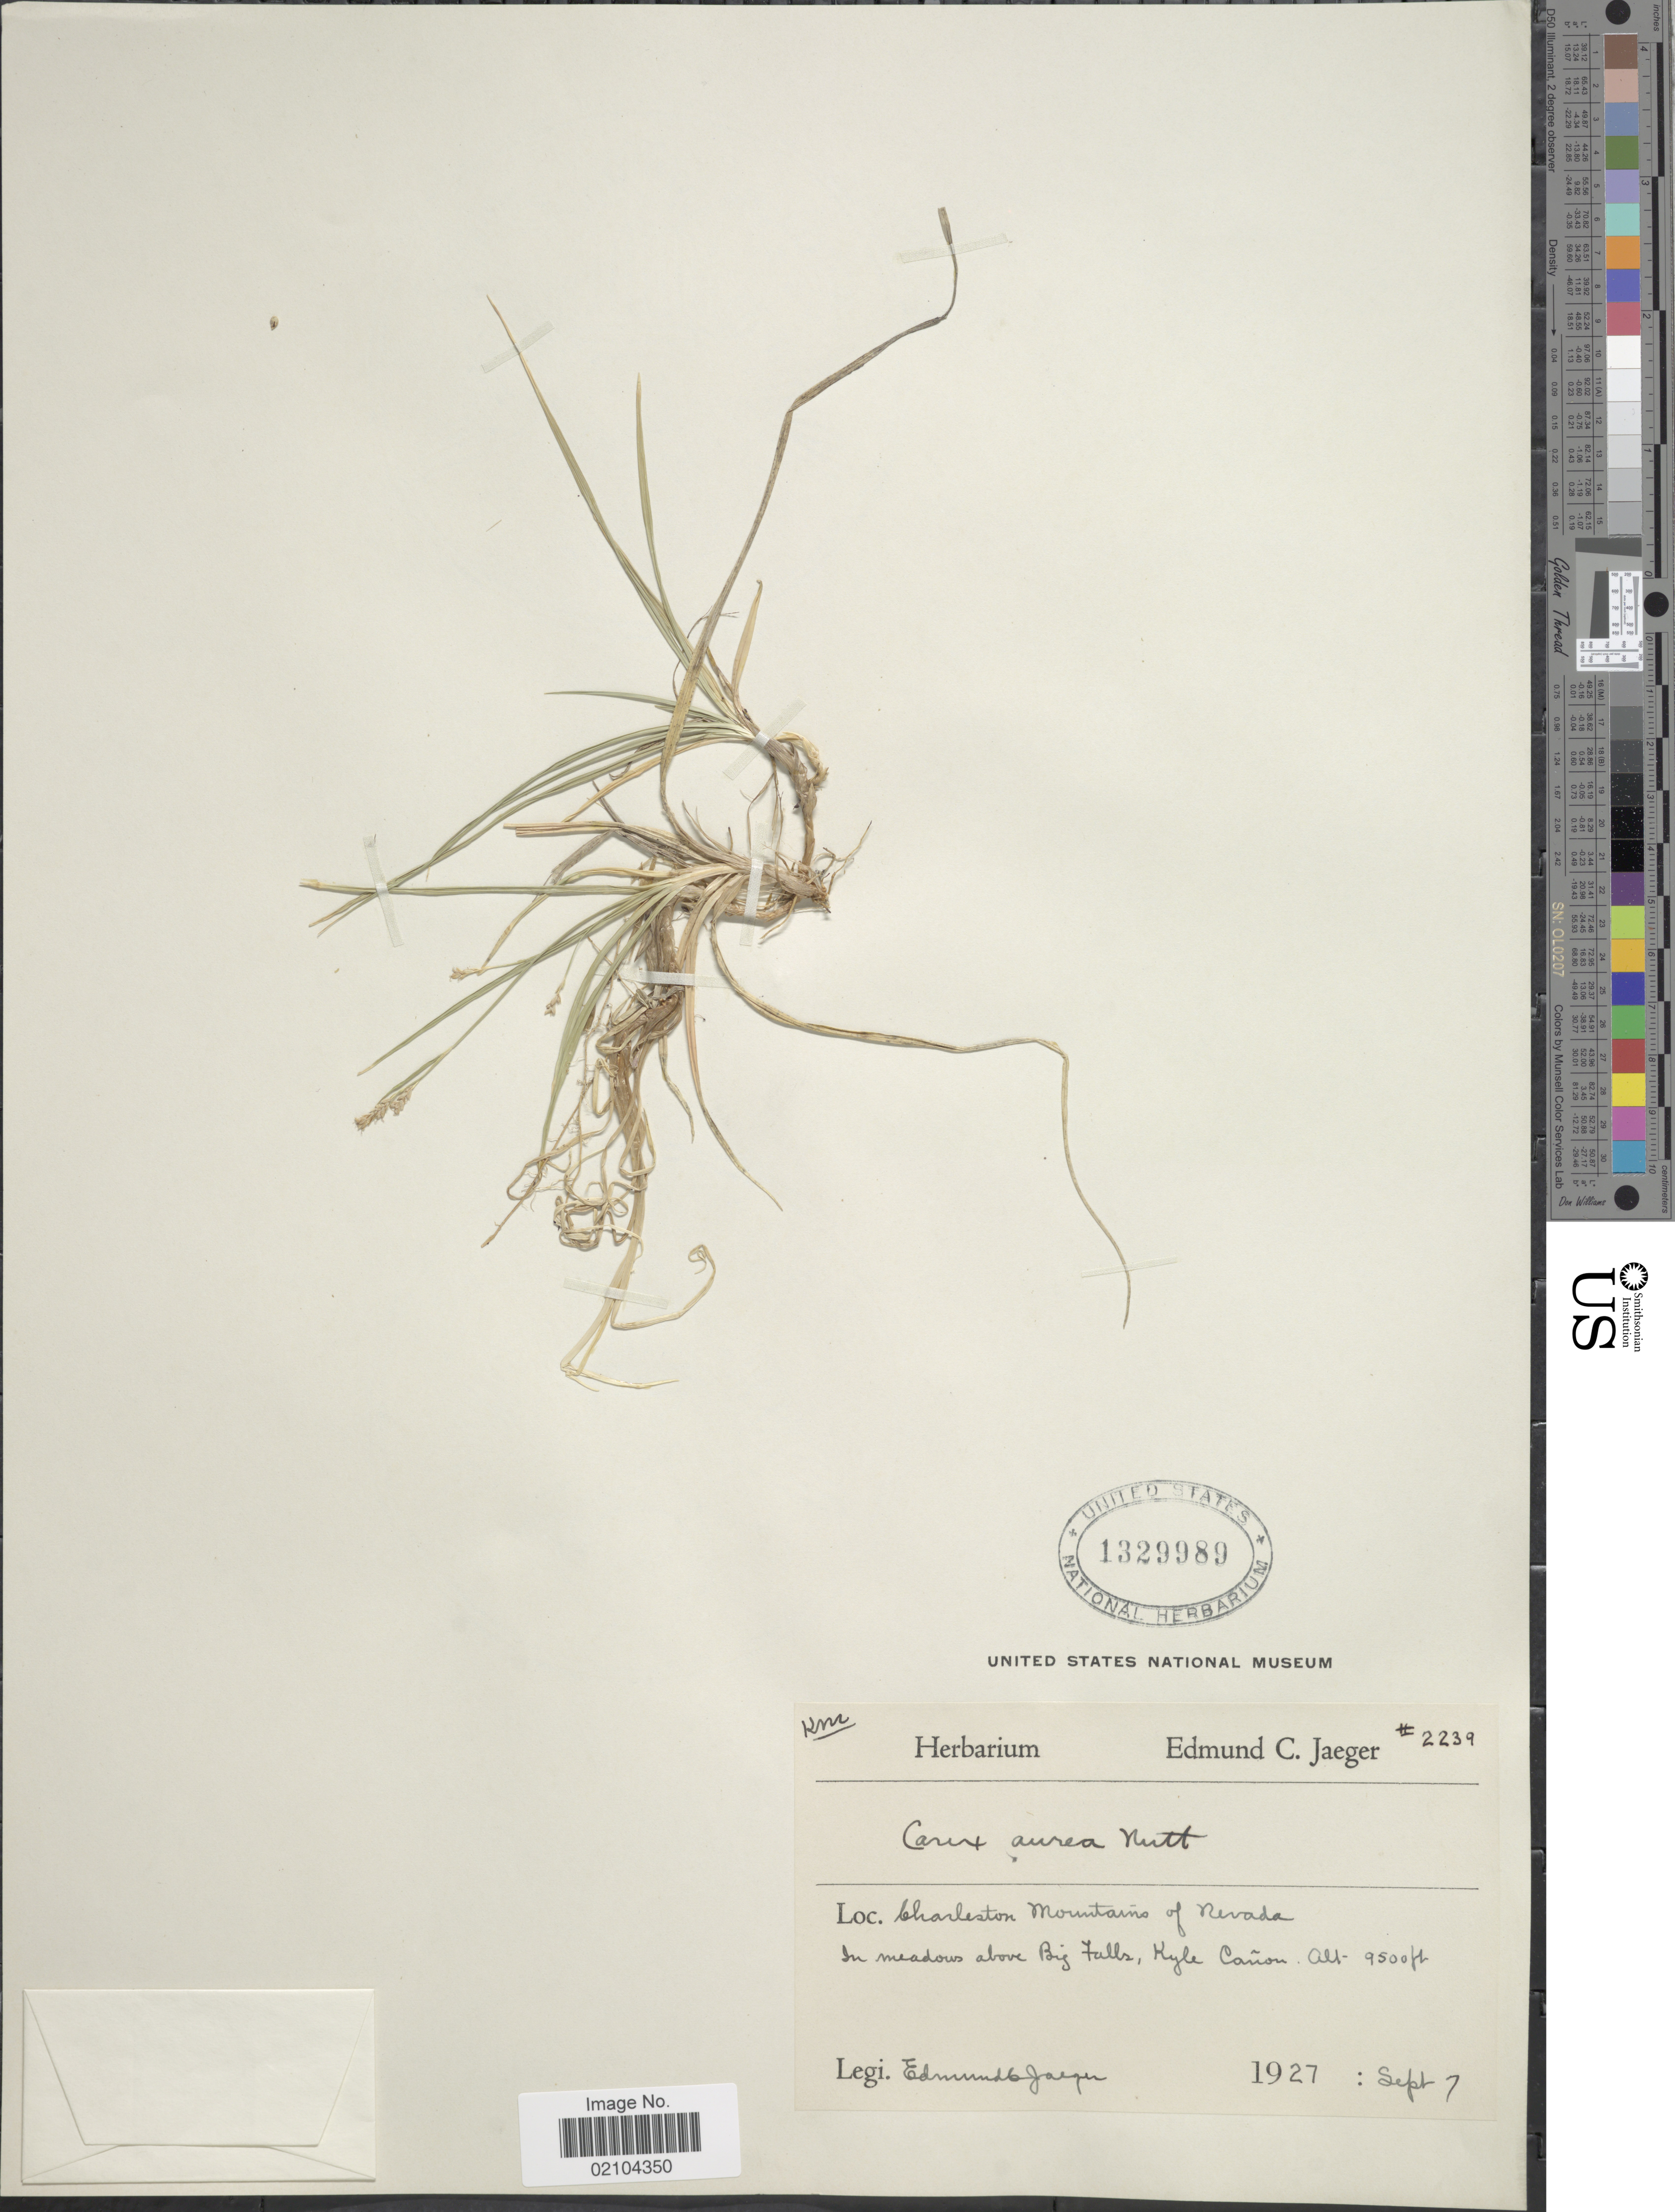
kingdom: Plantae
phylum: Tracheophyta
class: Liliopsida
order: Poales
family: Cyperaceae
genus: Carex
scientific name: Carex aurea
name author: Nutt.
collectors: E. Jaeger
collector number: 2239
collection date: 1927-09-07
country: United States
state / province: Nevada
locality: Charleton Mountains of Nevada. In meadows above Big Galls, Kyle Canon,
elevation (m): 2896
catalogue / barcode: US 1329989